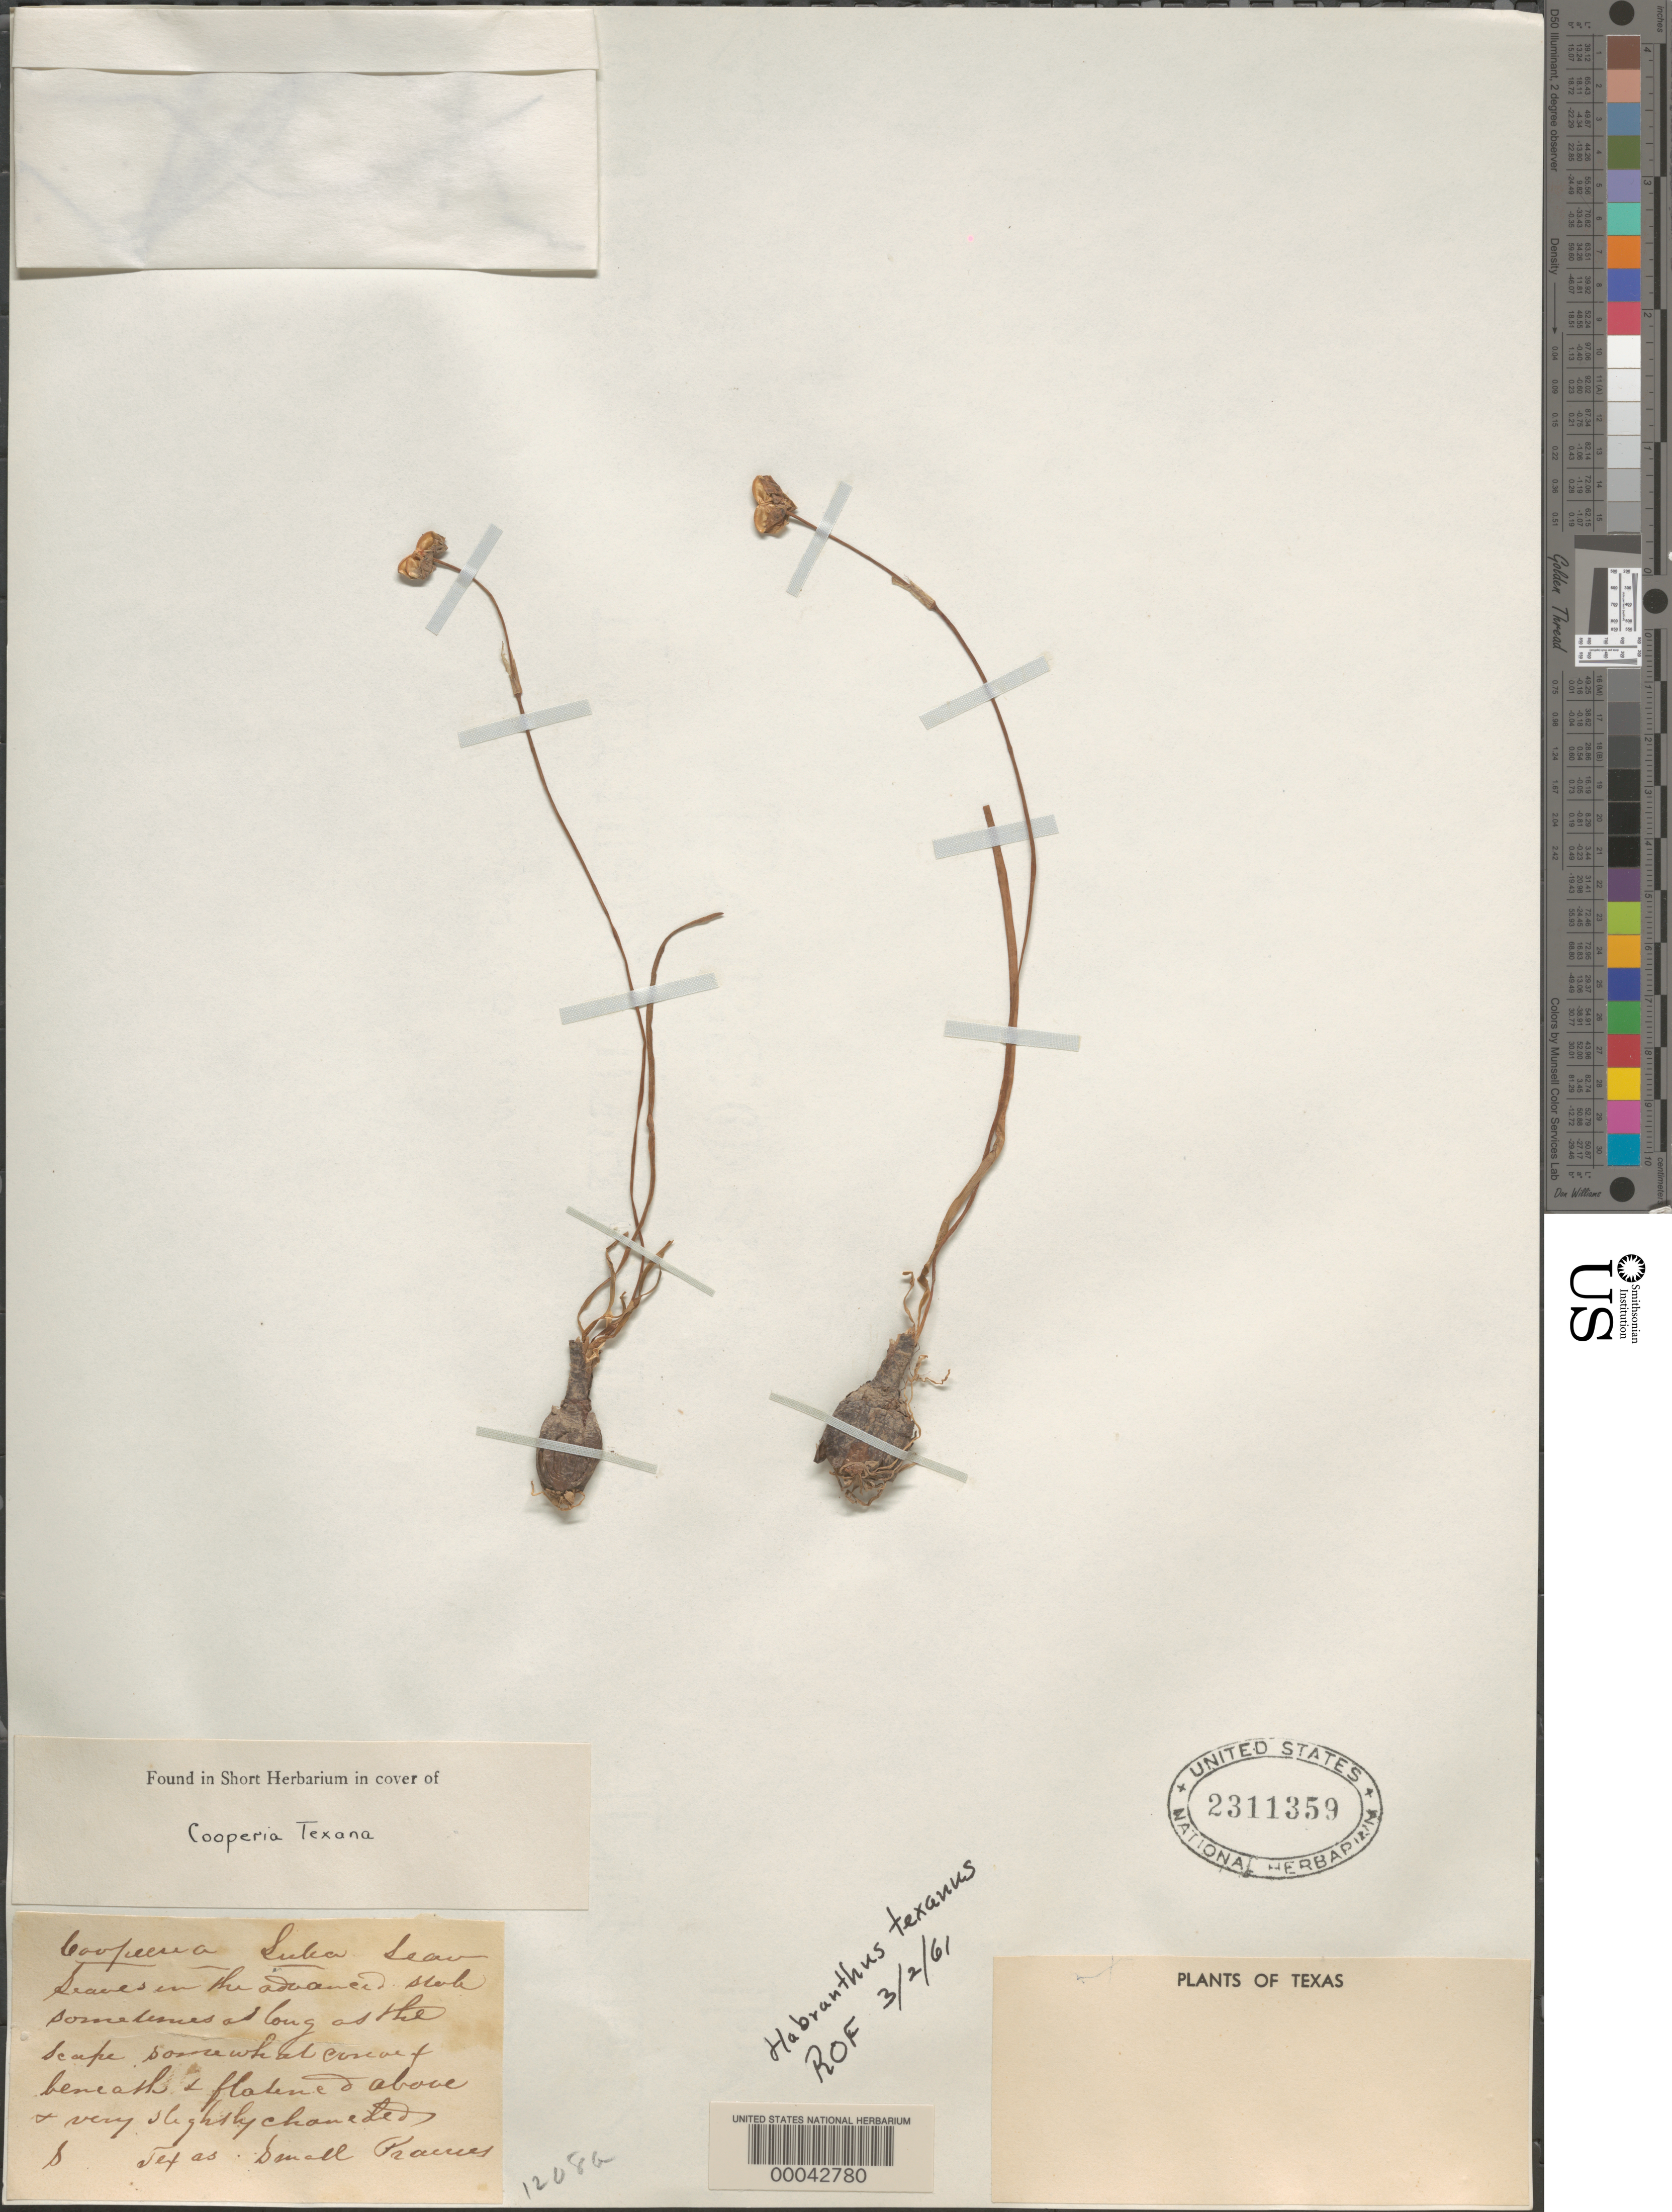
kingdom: Plantae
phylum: Tracheophyta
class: Liliopsida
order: Asparagales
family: Amaryllidaceae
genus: Habranthus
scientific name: Habranthus texanus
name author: Herb. ex Steud.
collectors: A. Ruth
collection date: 1903-09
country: United States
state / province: Texas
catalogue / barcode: US 2311359